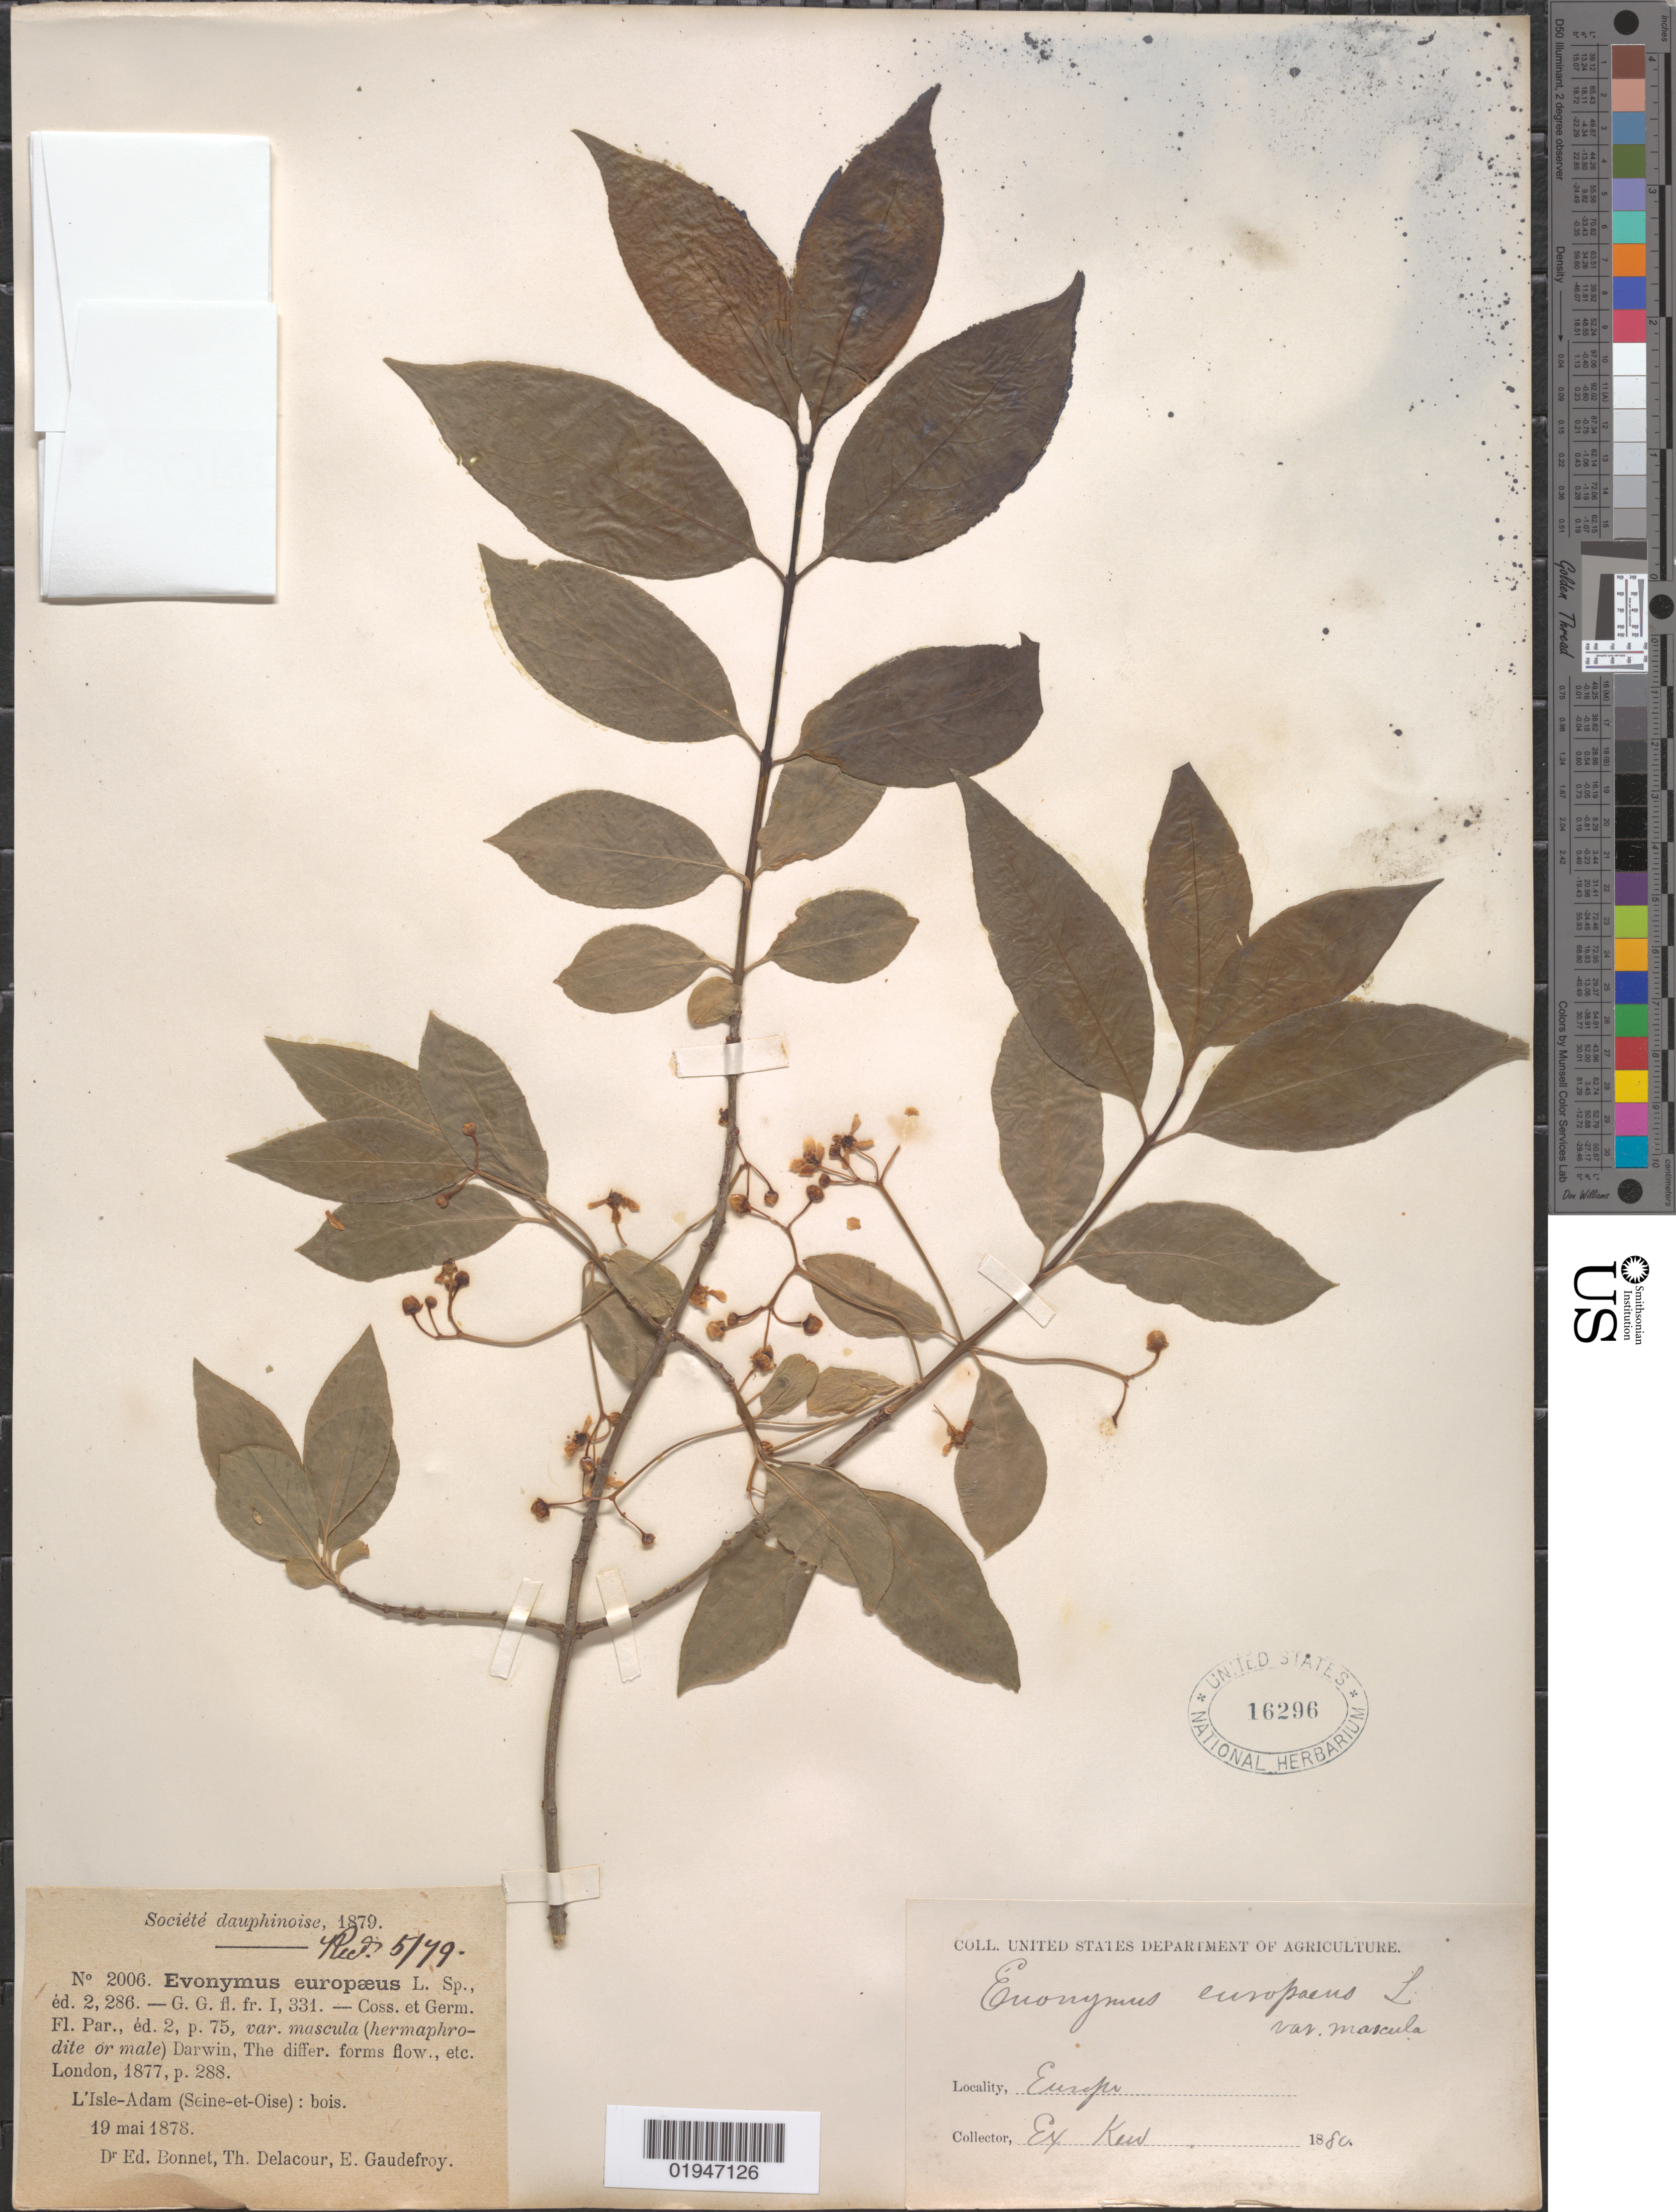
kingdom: Plantae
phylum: Tracheophyta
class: Magnoliopsida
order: Celastrales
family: Celastraceae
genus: Euonymus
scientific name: Euonymus europaeus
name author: L.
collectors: E. Bonnet, T. Delacour & E. Gaudefroy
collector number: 2006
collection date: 1878-05-19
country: France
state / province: Île-de-France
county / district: Val d'Oise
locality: L'Isle-Adam (Seine-et-Oise)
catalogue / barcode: US 16296